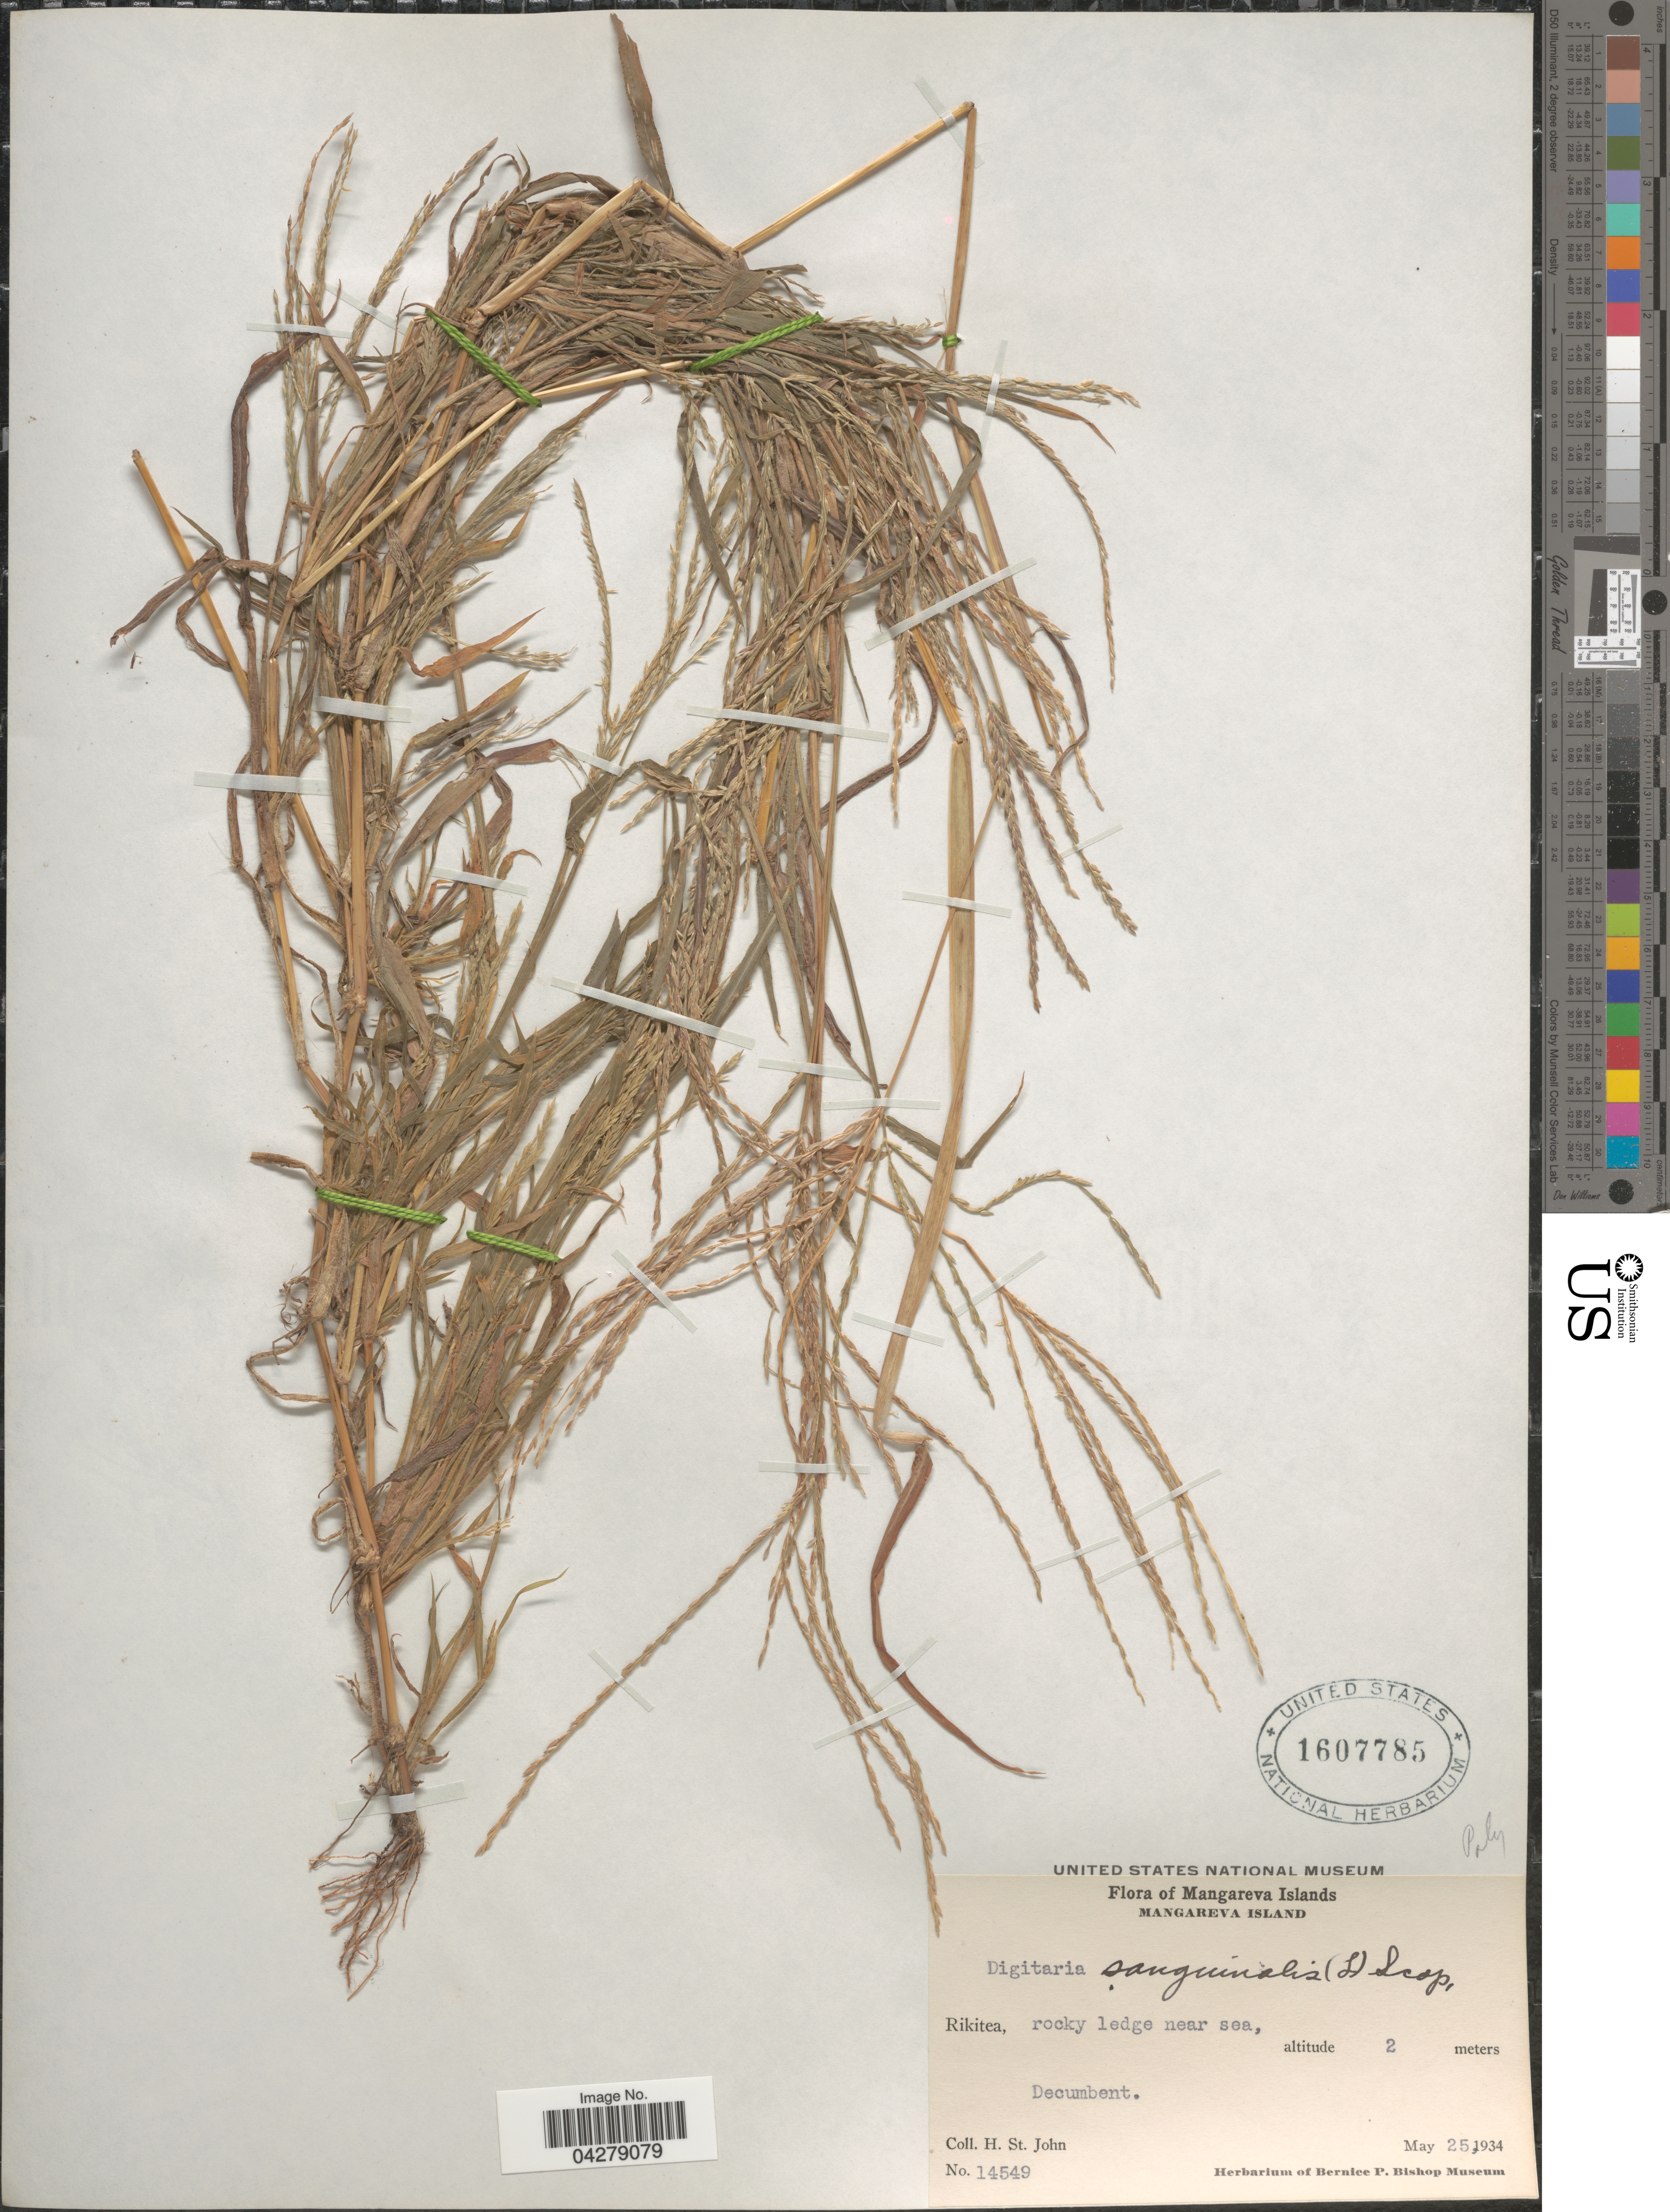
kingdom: Plantae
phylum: Tracheophyta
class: Liliopsida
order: Poales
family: Poaceae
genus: Digitaria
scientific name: Digitaria sanguinalis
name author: (L.) Scop.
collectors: H. St. John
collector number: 14549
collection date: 1934-05-25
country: French Polynesia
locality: Mangareva Islands. Mangareva Island. Rikitea, rocky ledge near sea.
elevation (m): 2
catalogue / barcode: US 1607785